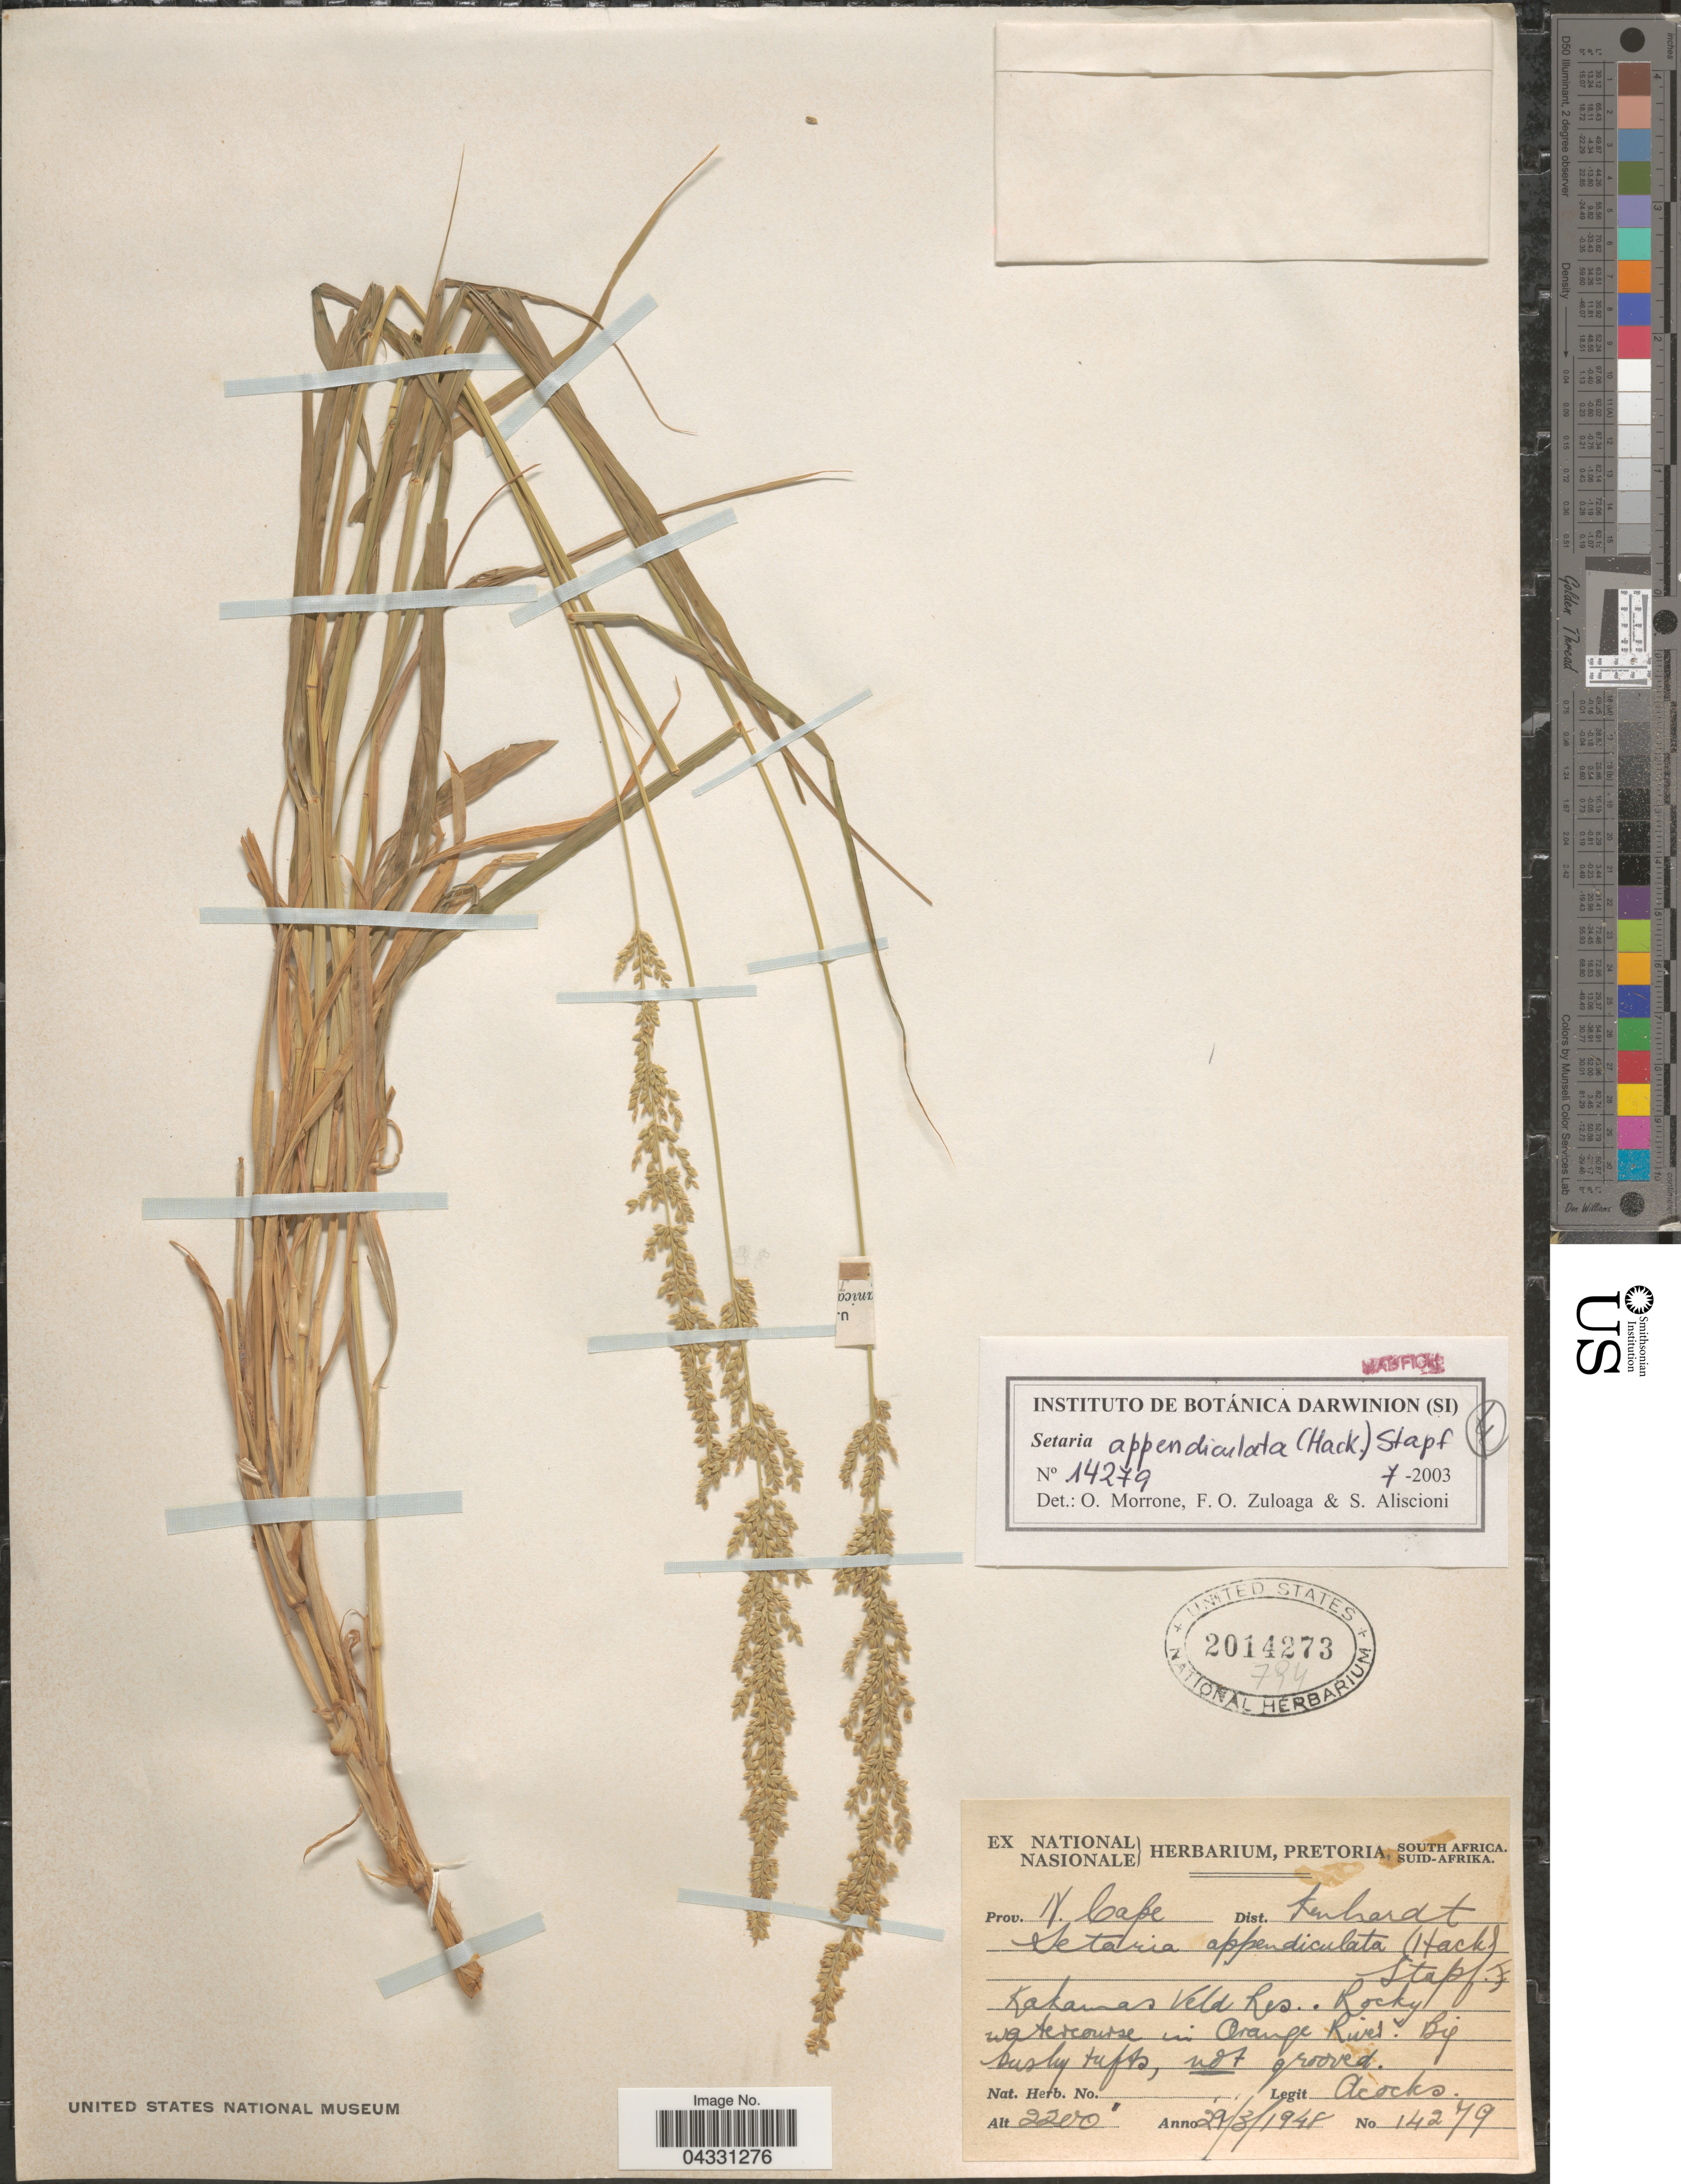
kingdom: Plantae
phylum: Tracheophyta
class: Liliopsida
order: Poales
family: Poaceae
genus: Setaria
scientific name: Setaria appendiculata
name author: (Hack.) Stapf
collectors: Acocks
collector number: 14279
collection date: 1948-03-29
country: South Africa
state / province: Northern Cape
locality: Dist. Kenhardt. Kakamas Veld Res. Rocky watercourse in Orange River.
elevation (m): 671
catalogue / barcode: US 2014273